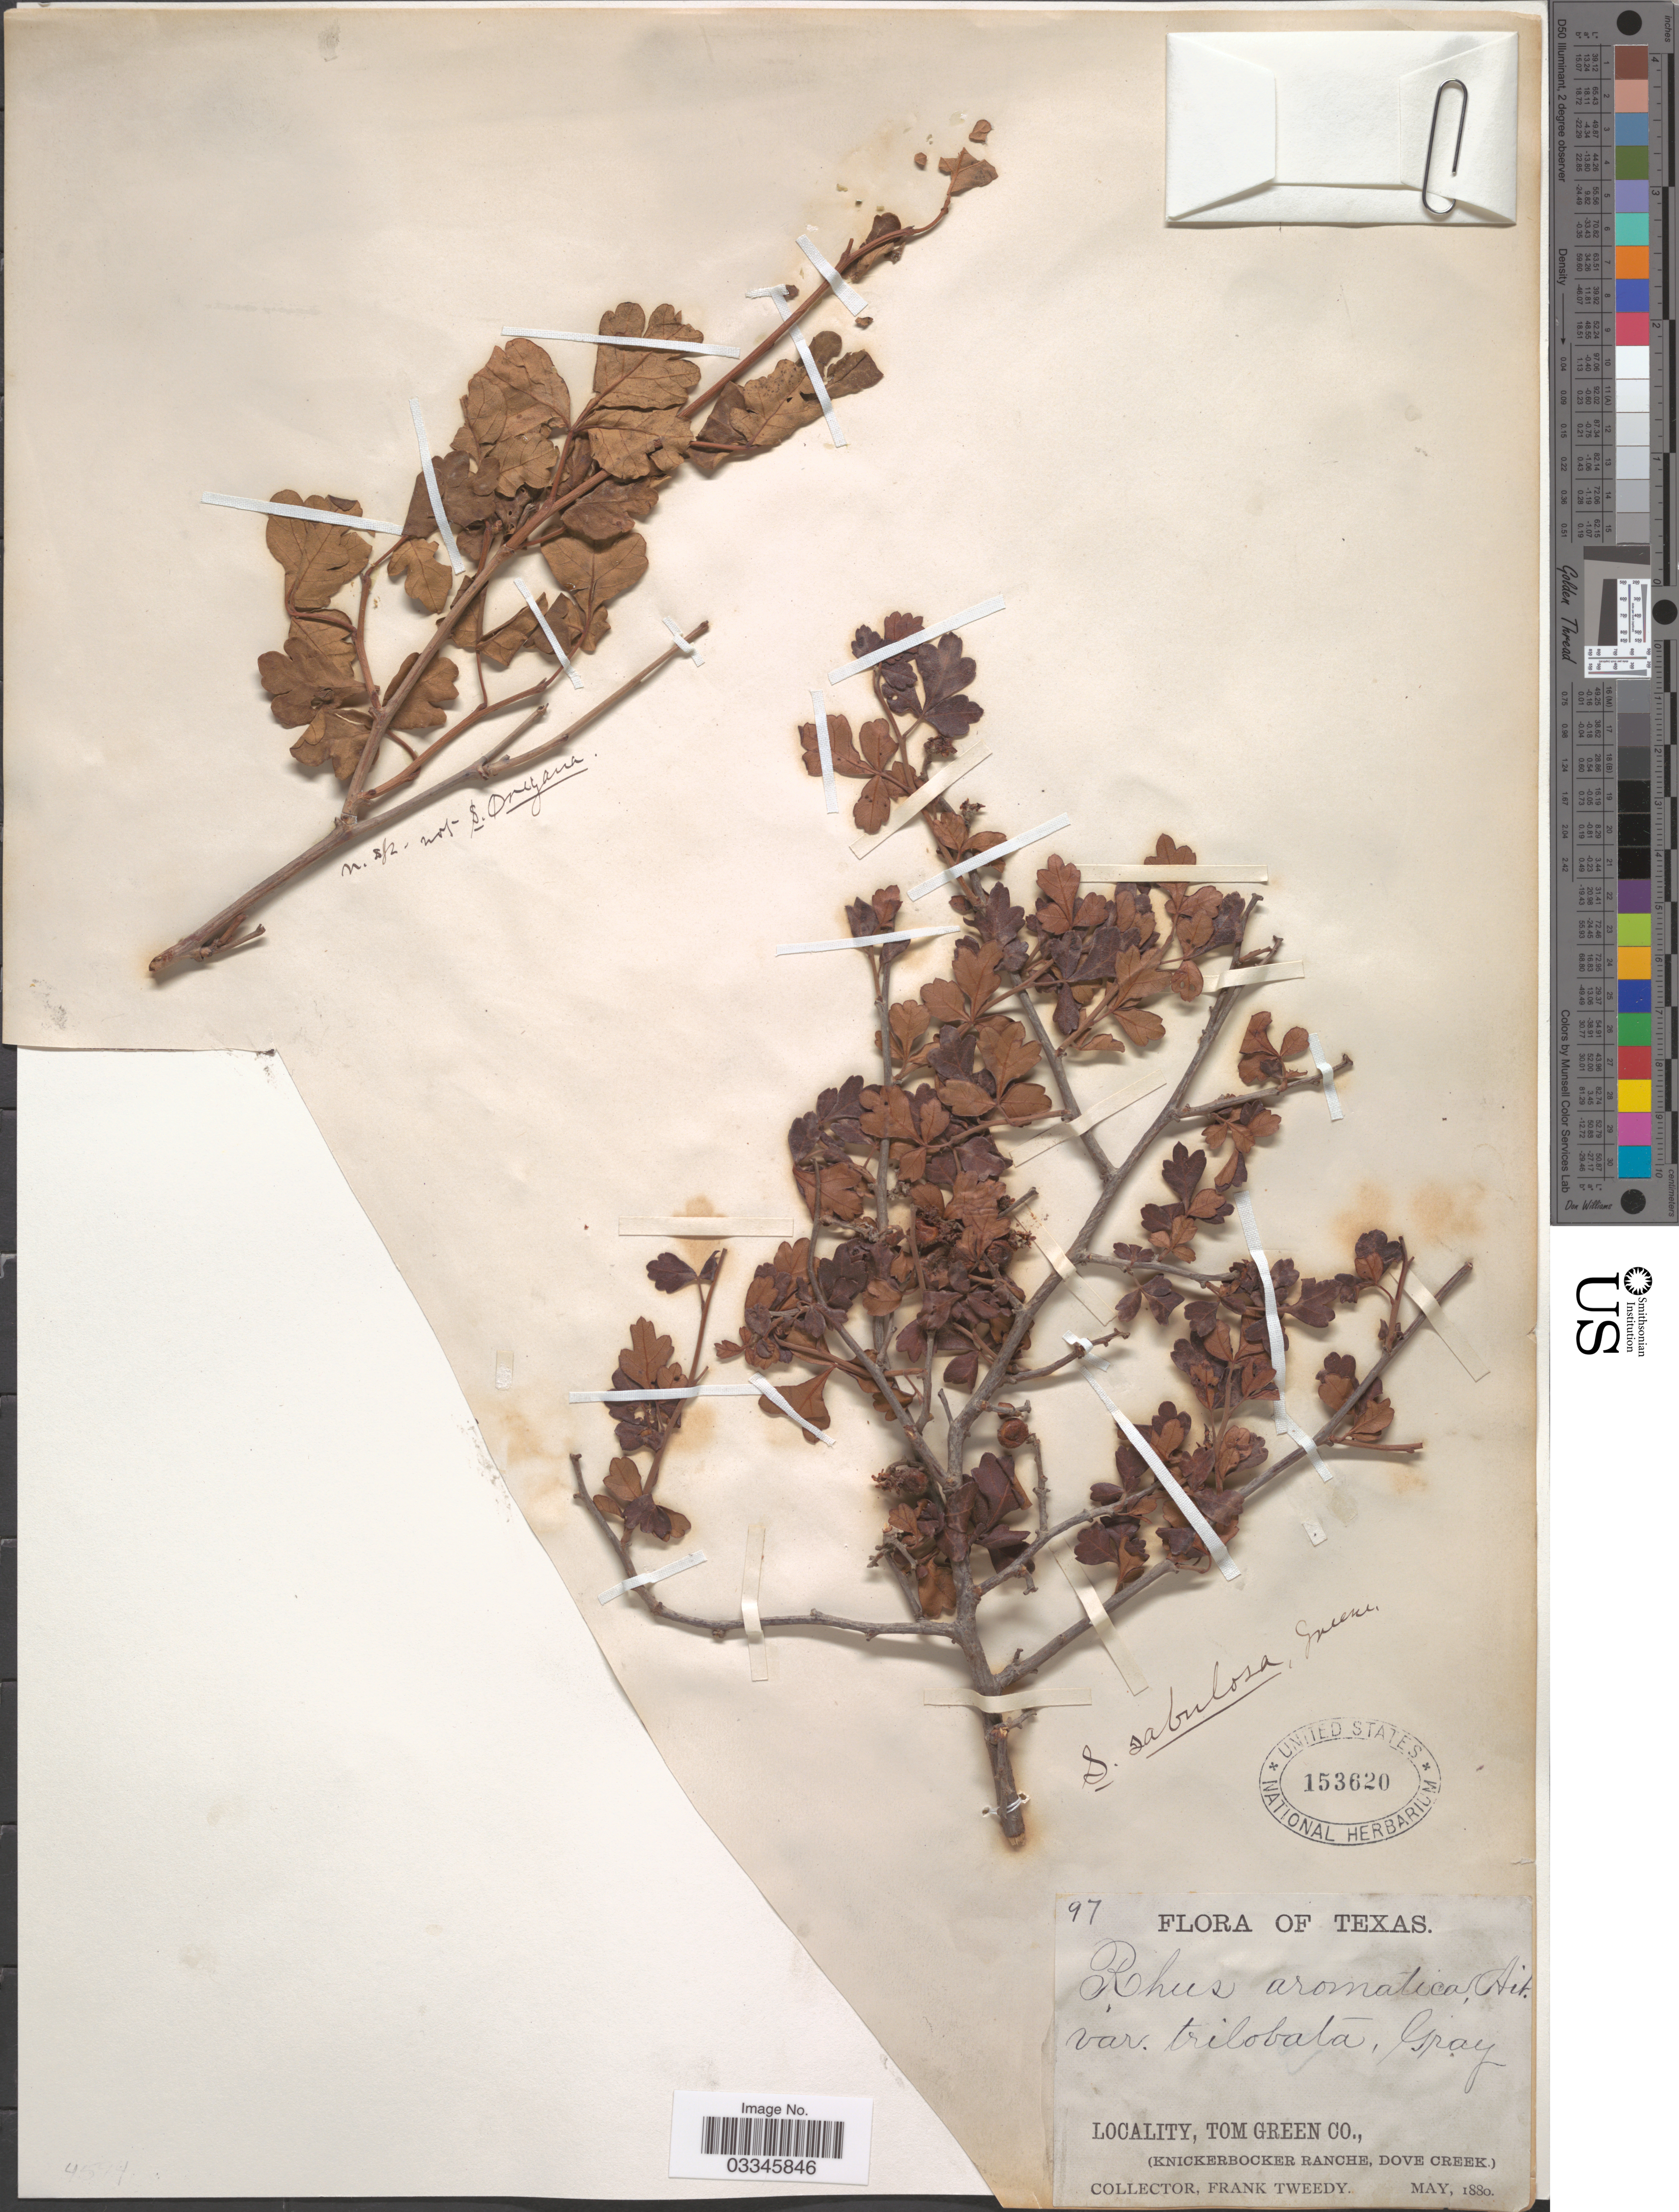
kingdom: Plantae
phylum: Tracheophyta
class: Magnoliopsida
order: Sapindales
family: Anacardiaceae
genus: Rhus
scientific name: Rhus crenata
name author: Thunb.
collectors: F. Tweedy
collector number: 97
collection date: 1880-05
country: United States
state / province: Texas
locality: Tom Green Co., (Knickerbocker Ranche, Dove Creek).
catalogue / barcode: US 153620